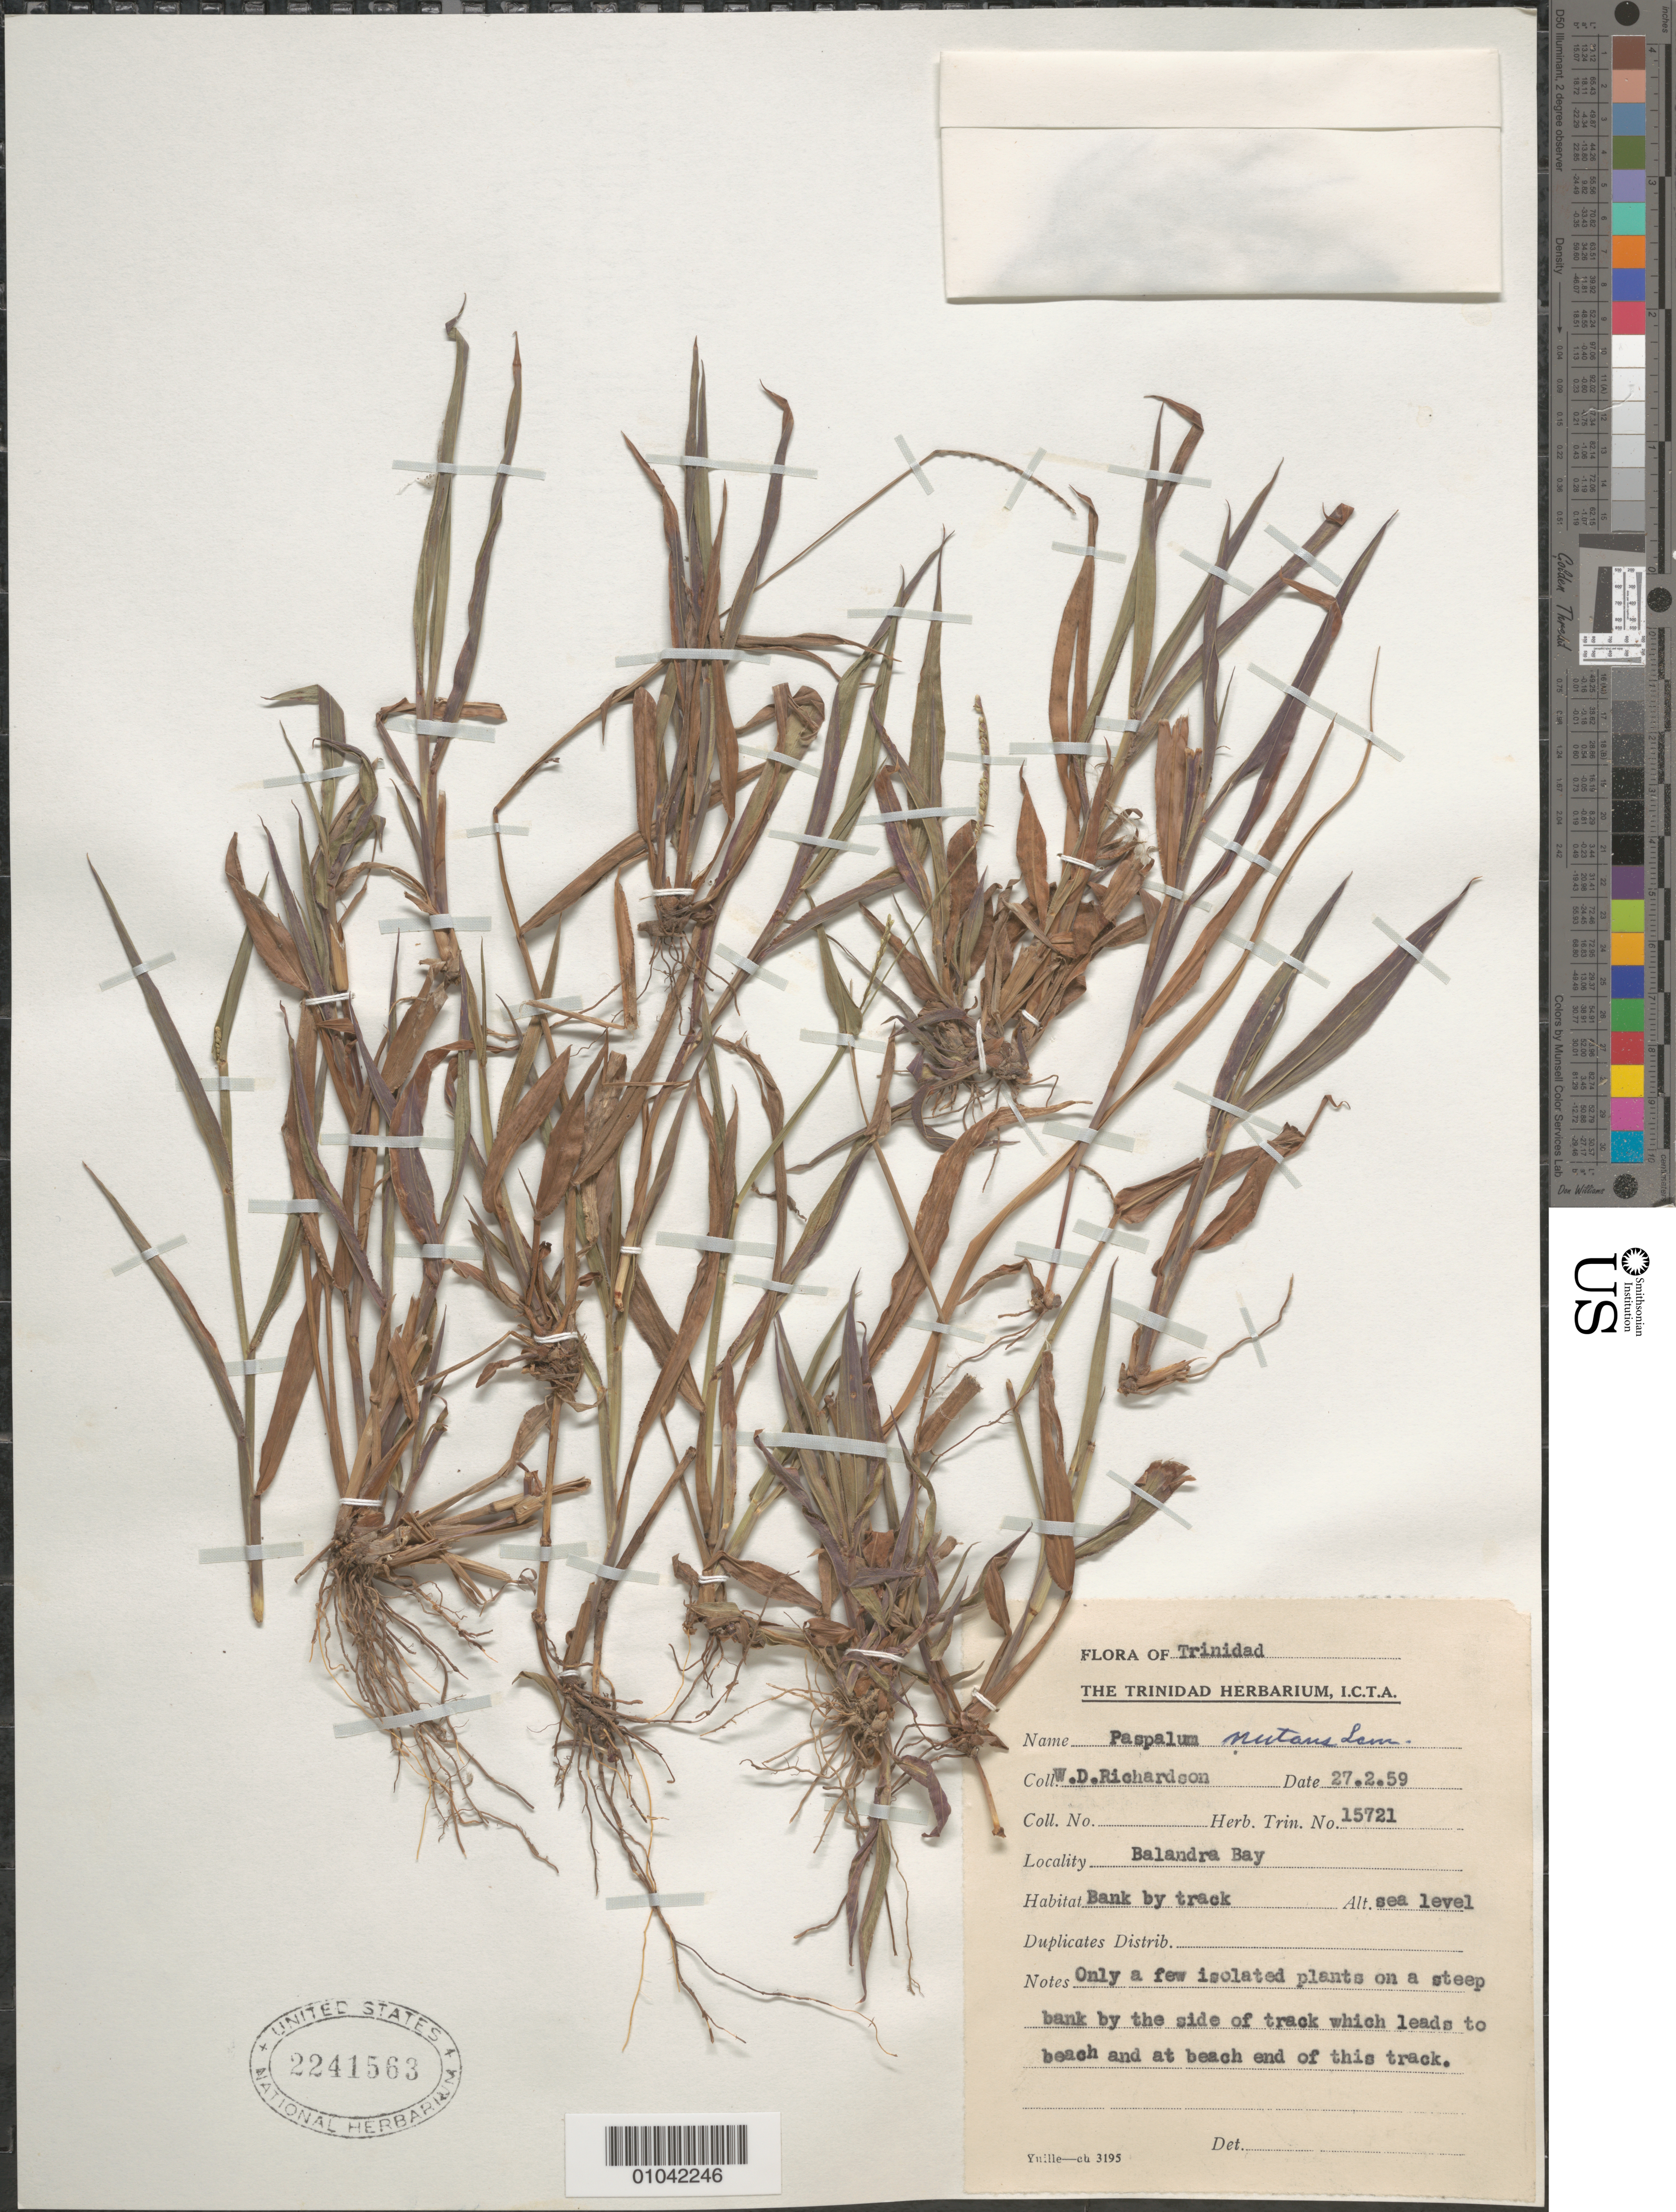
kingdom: Plantae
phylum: Tracheophyta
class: Liliopsida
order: Poales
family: Poaceae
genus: Paspalum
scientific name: Paspalum nutans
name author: Lam.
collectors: W. D. Richardson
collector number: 15721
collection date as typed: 27 Feb 1959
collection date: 1959-02-27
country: Trinidad and Tobago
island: Trinidad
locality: Balandra Bay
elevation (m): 0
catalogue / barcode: US 2241563